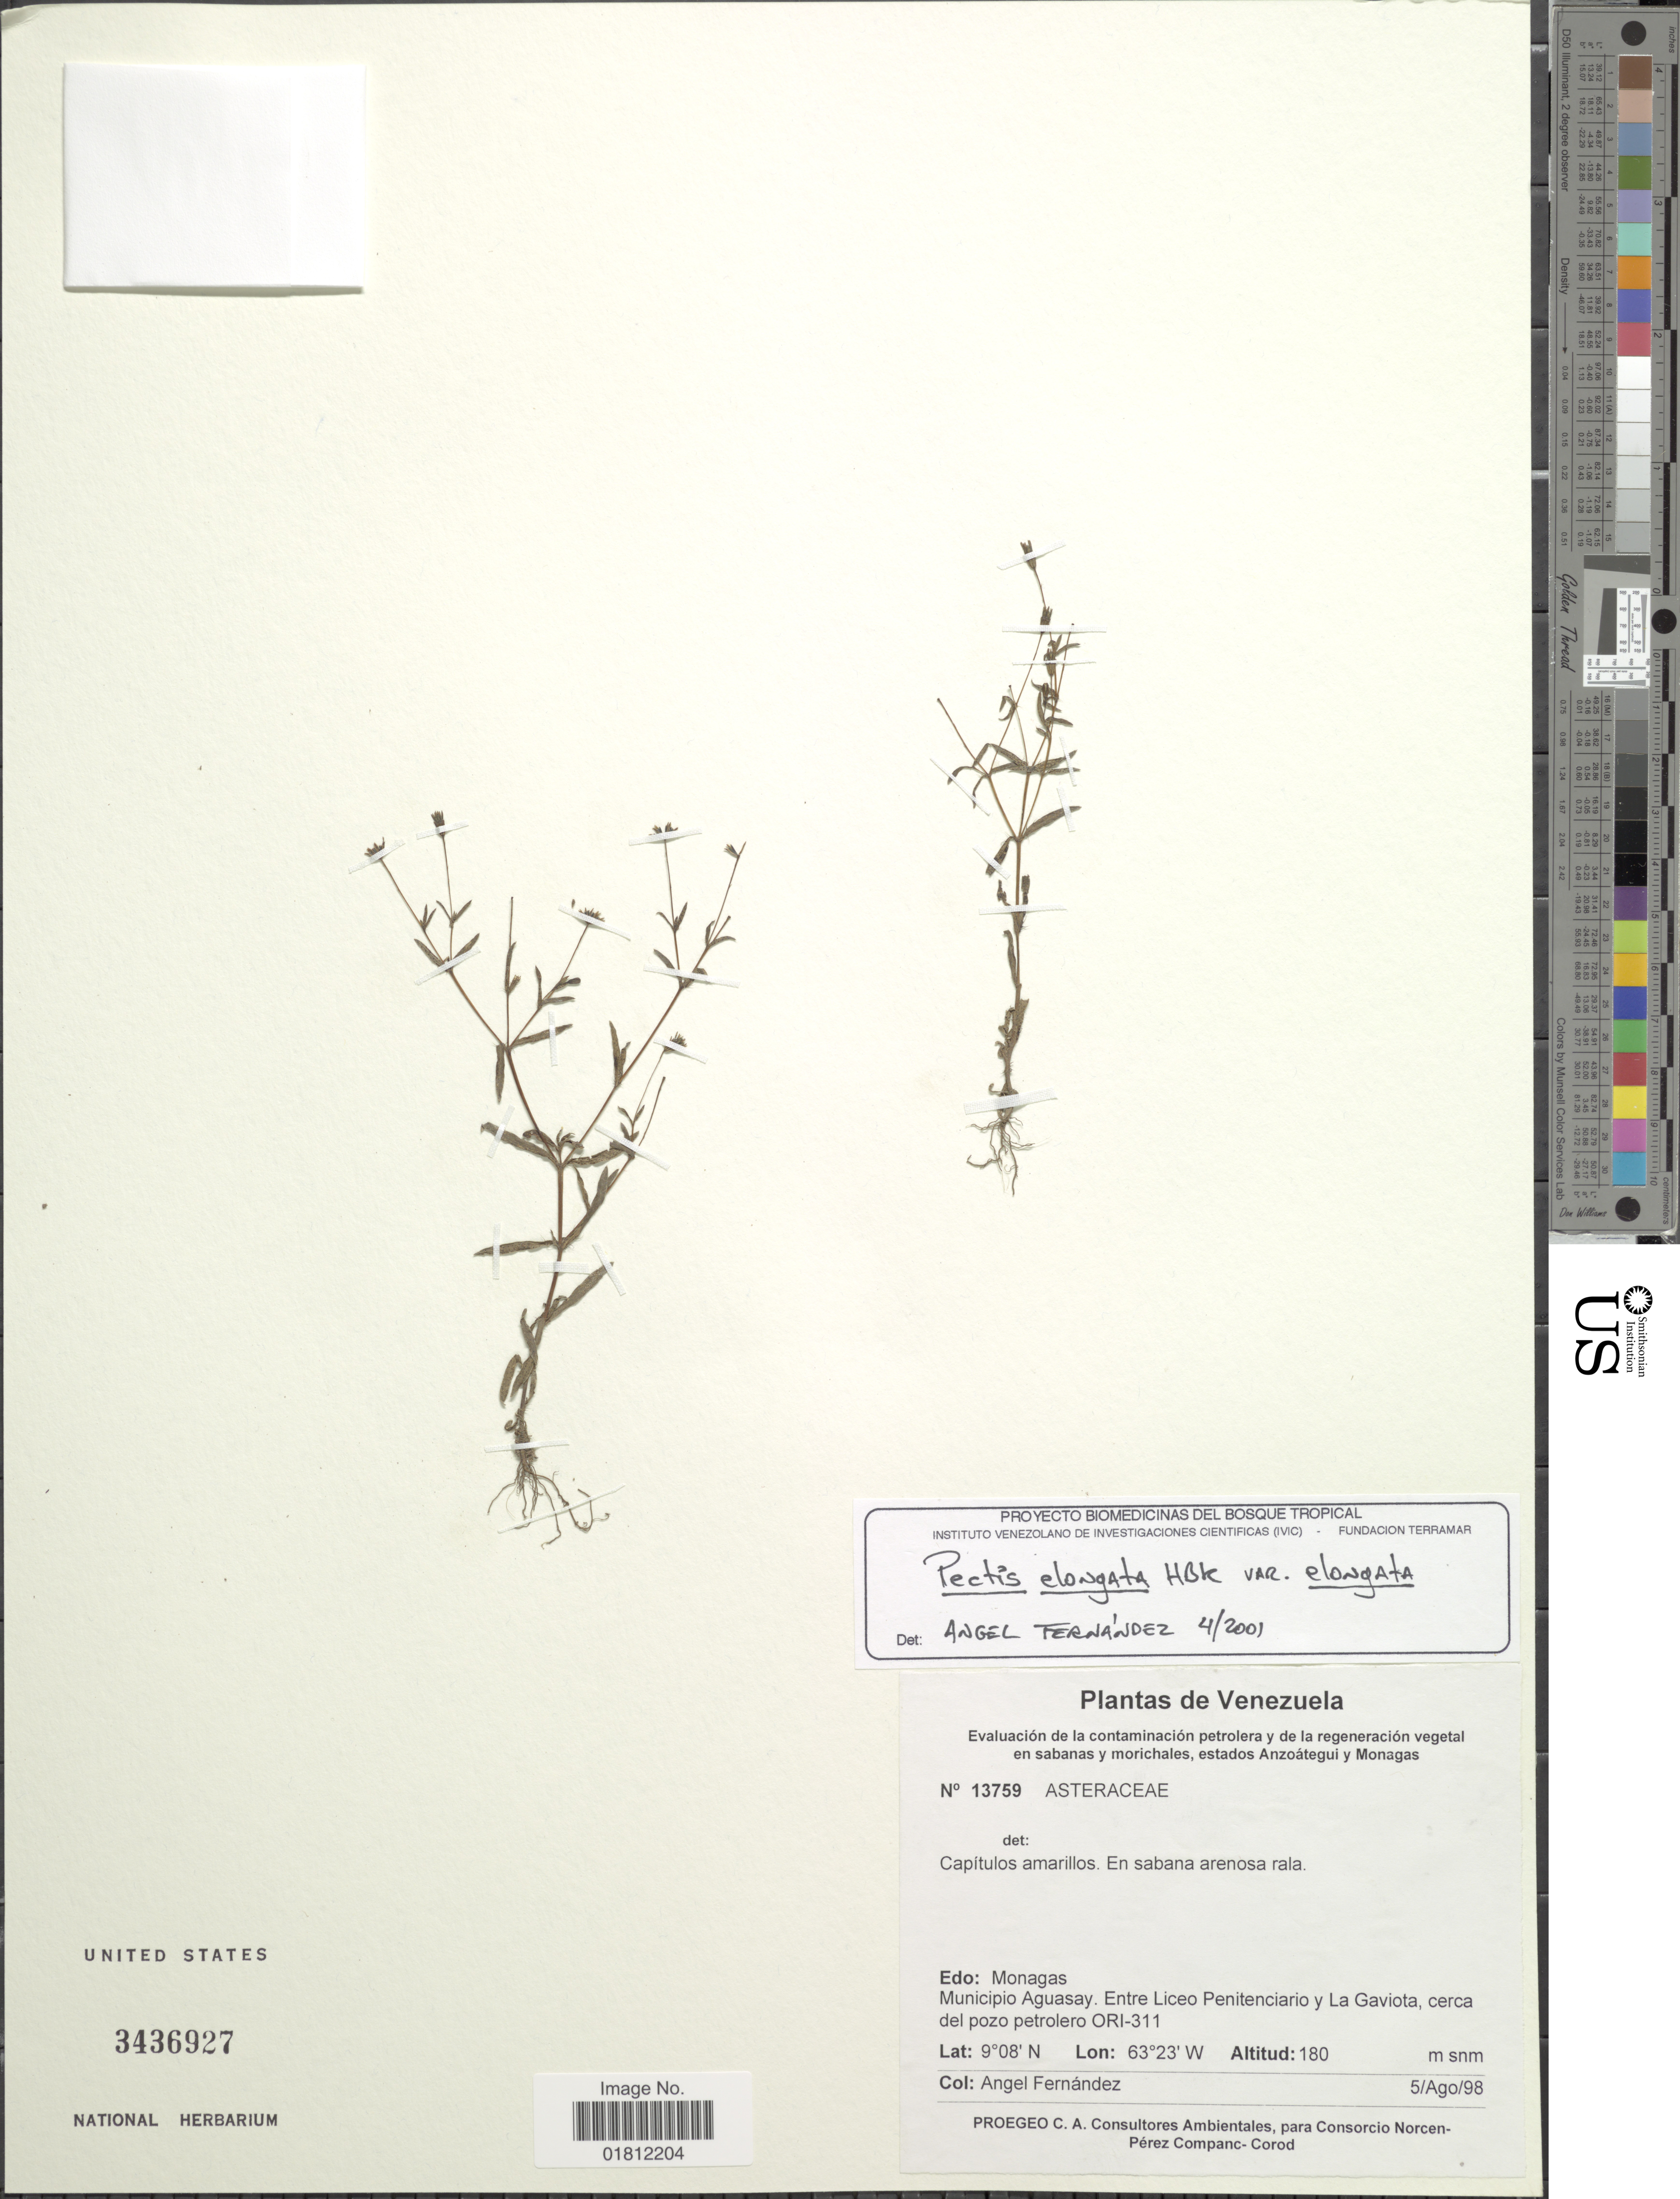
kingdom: Plantae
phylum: Tracheophyta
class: Magnoliopsida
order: Asterales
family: Asteraceae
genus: Pectis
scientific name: Pectis elongata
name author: Kunth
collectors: Á. Fernández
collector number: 13759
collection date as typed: Transcribed d/m/y: 5/8/98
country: Venezuela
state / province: Monagas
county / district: Aguasay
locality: Edo: Monagas, Municipio Aguasay, Entre Liceo Penitenciario y La Gaviota, cerca del pozo petrolero ORI-311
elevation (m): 180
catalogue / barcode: US 3436927